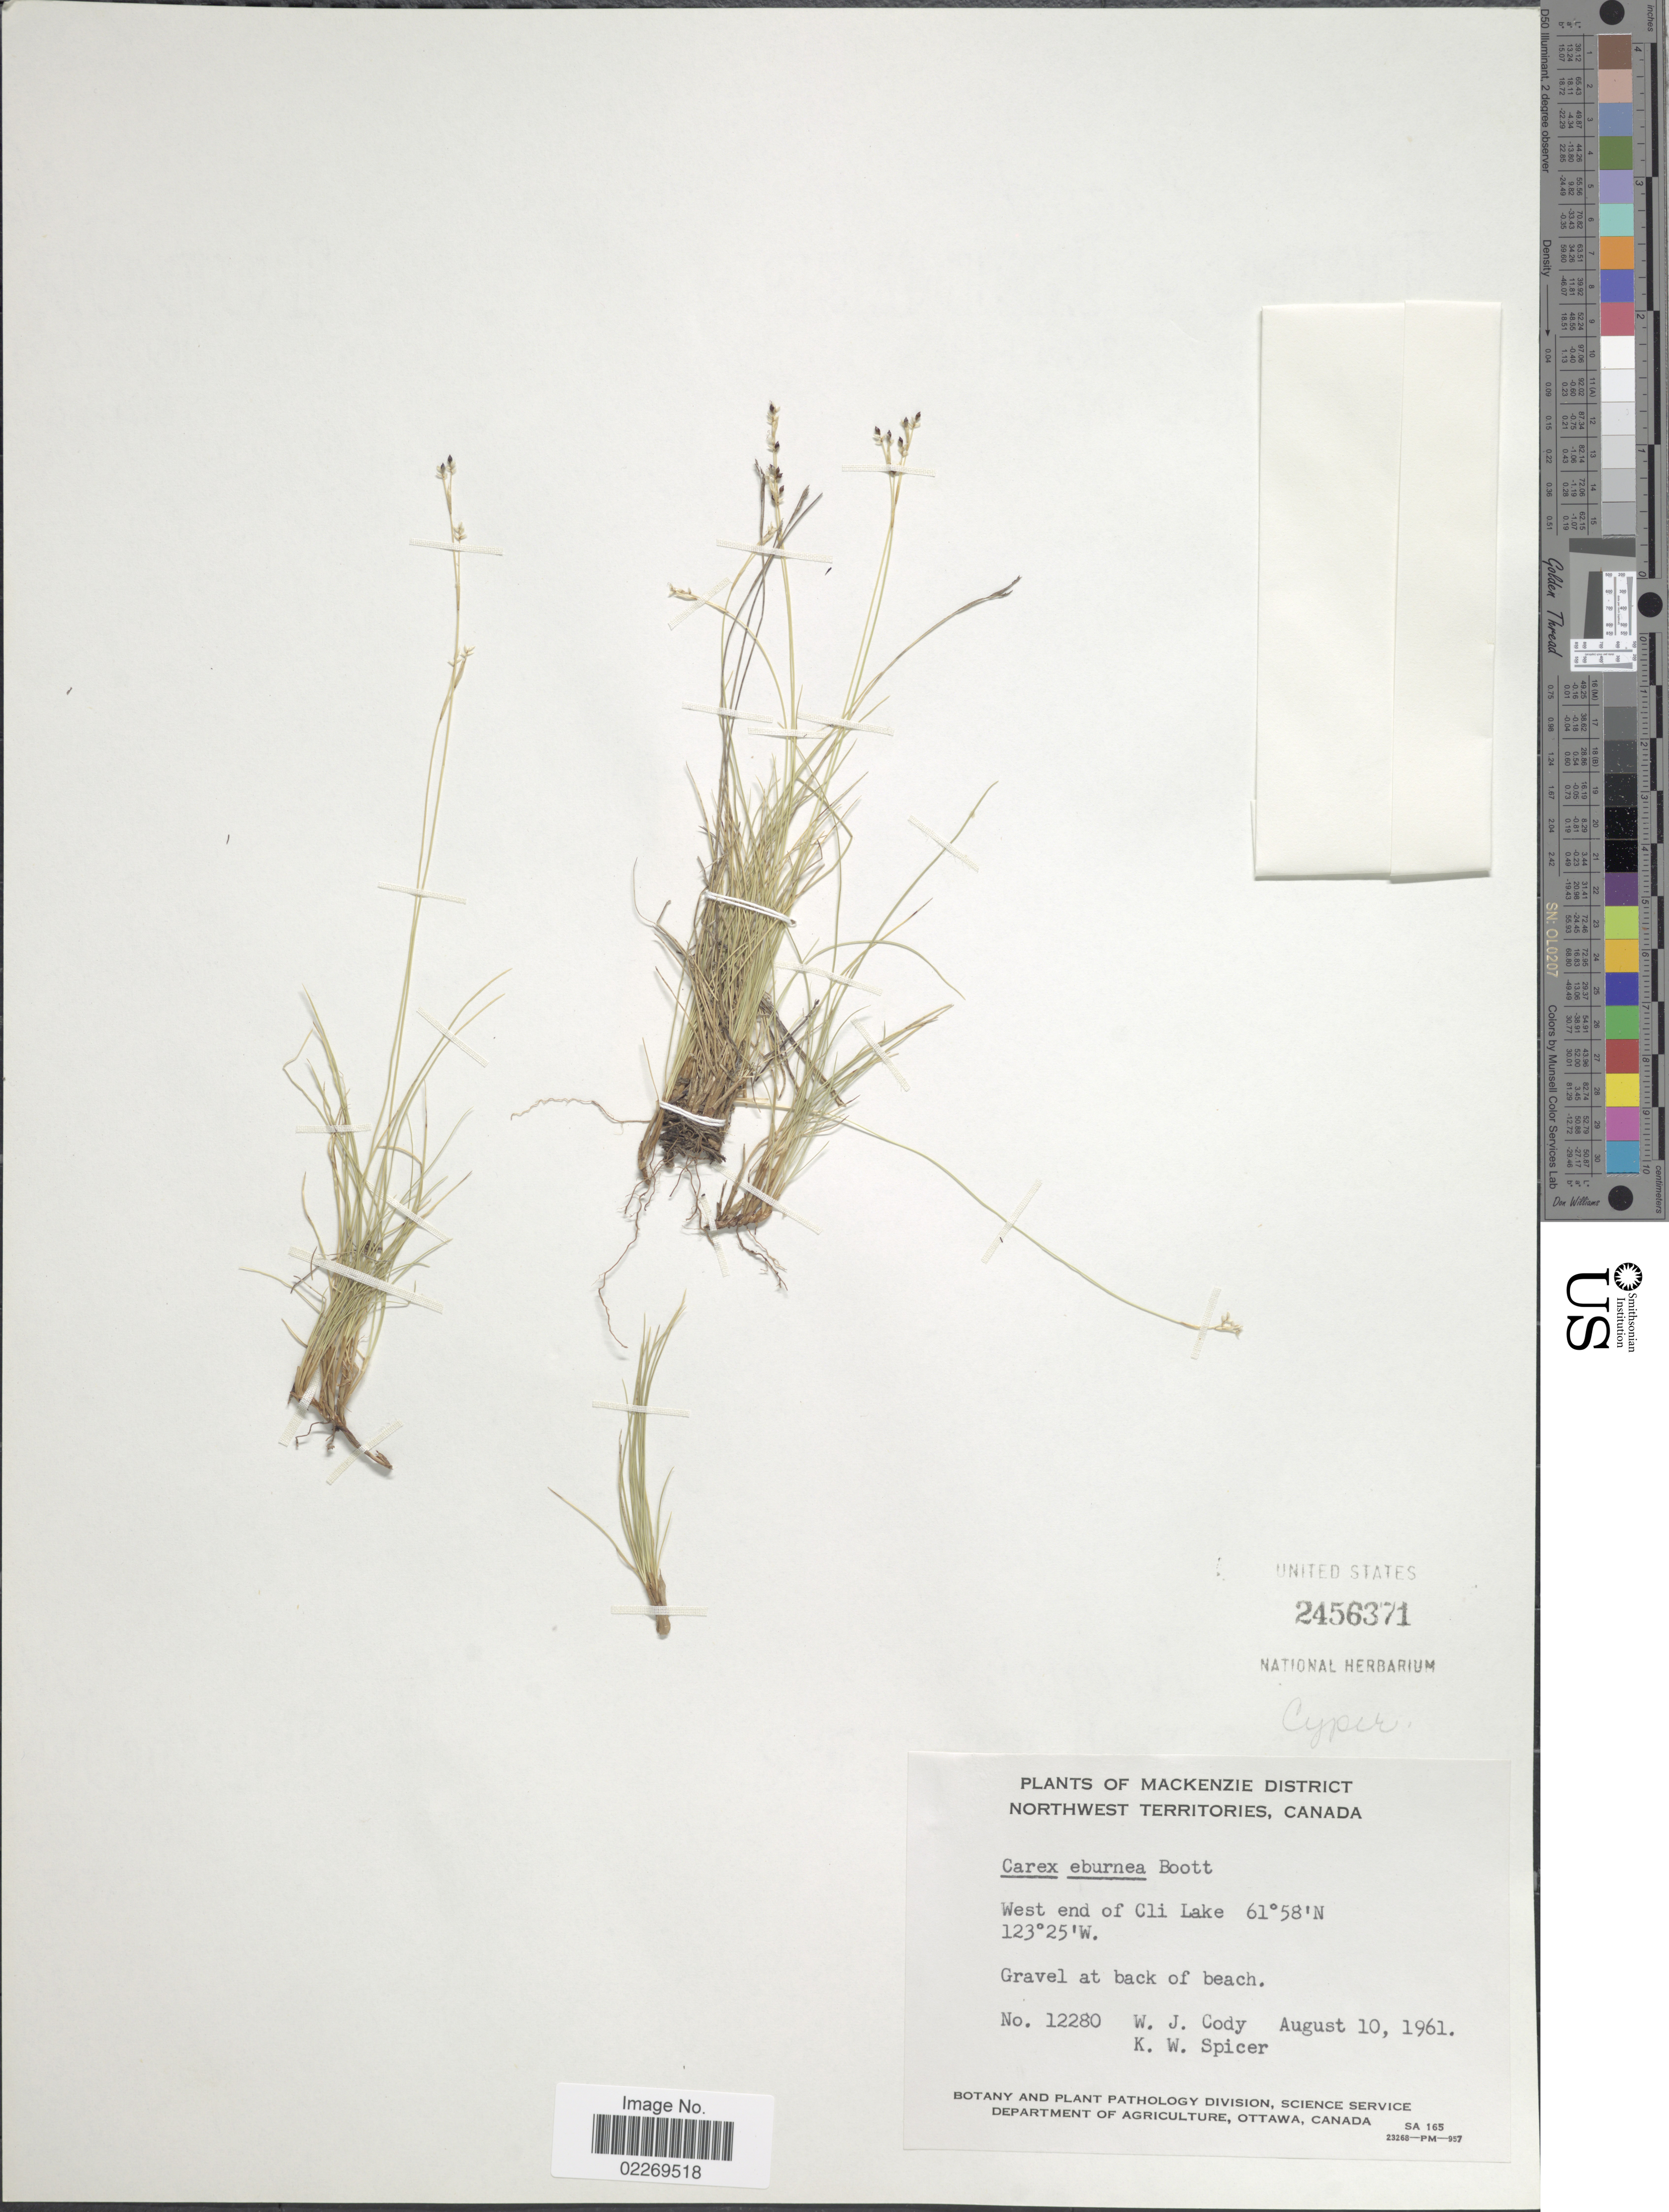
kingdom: Plantae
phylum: Tracheophyta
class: Liliopsida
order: Poales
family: Cyperaceae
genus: Carex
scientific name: Carex eburnea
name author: Boott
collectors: W. Cody & K. Spicer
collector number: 12280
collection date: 1961-08-10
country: Canada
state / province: Northwest Territories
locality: Mackenzie District, West end of Cli Lake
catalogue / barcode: US 2456371